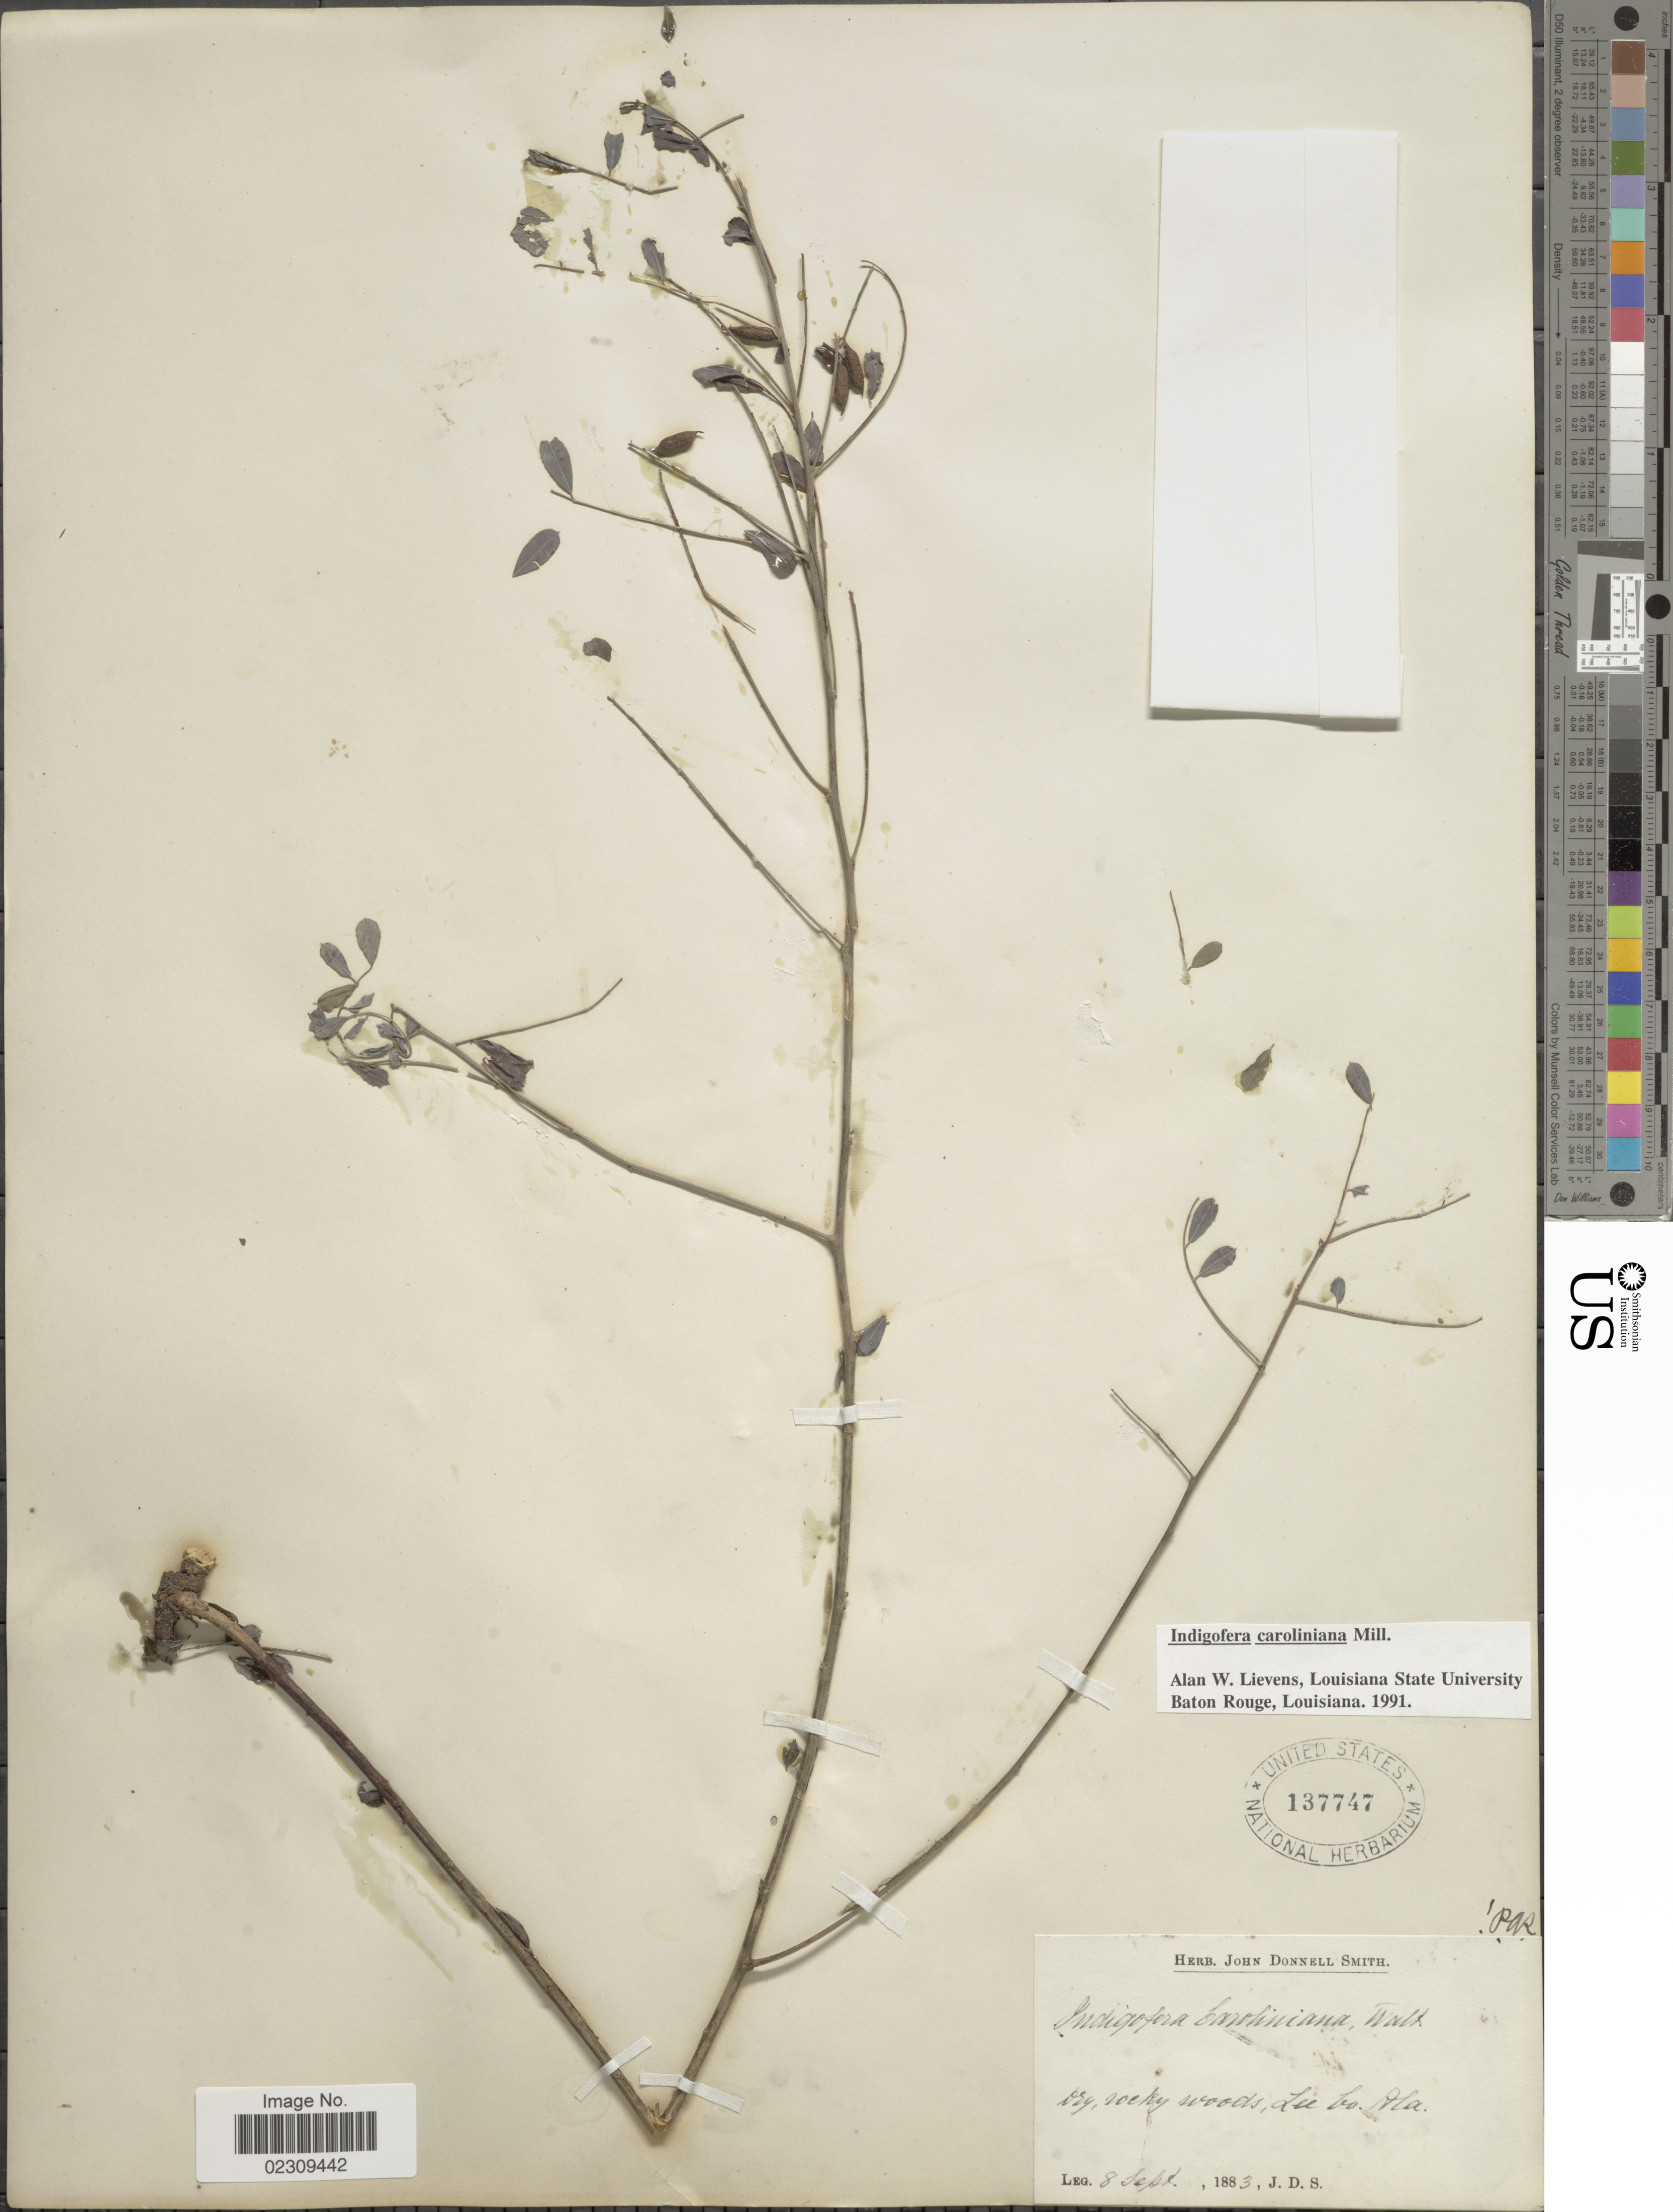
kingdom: Plantae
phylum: Tracheophyta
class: Magnoliopsida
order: Fabales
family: Fabaceae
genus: Indigofera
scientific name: Indigofera caroliniana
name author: Mill.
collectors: J. Donnell Smith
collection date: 1883-09-08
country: United States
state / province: Alabama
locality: Lee Co., Ala.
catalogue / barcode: US 137747